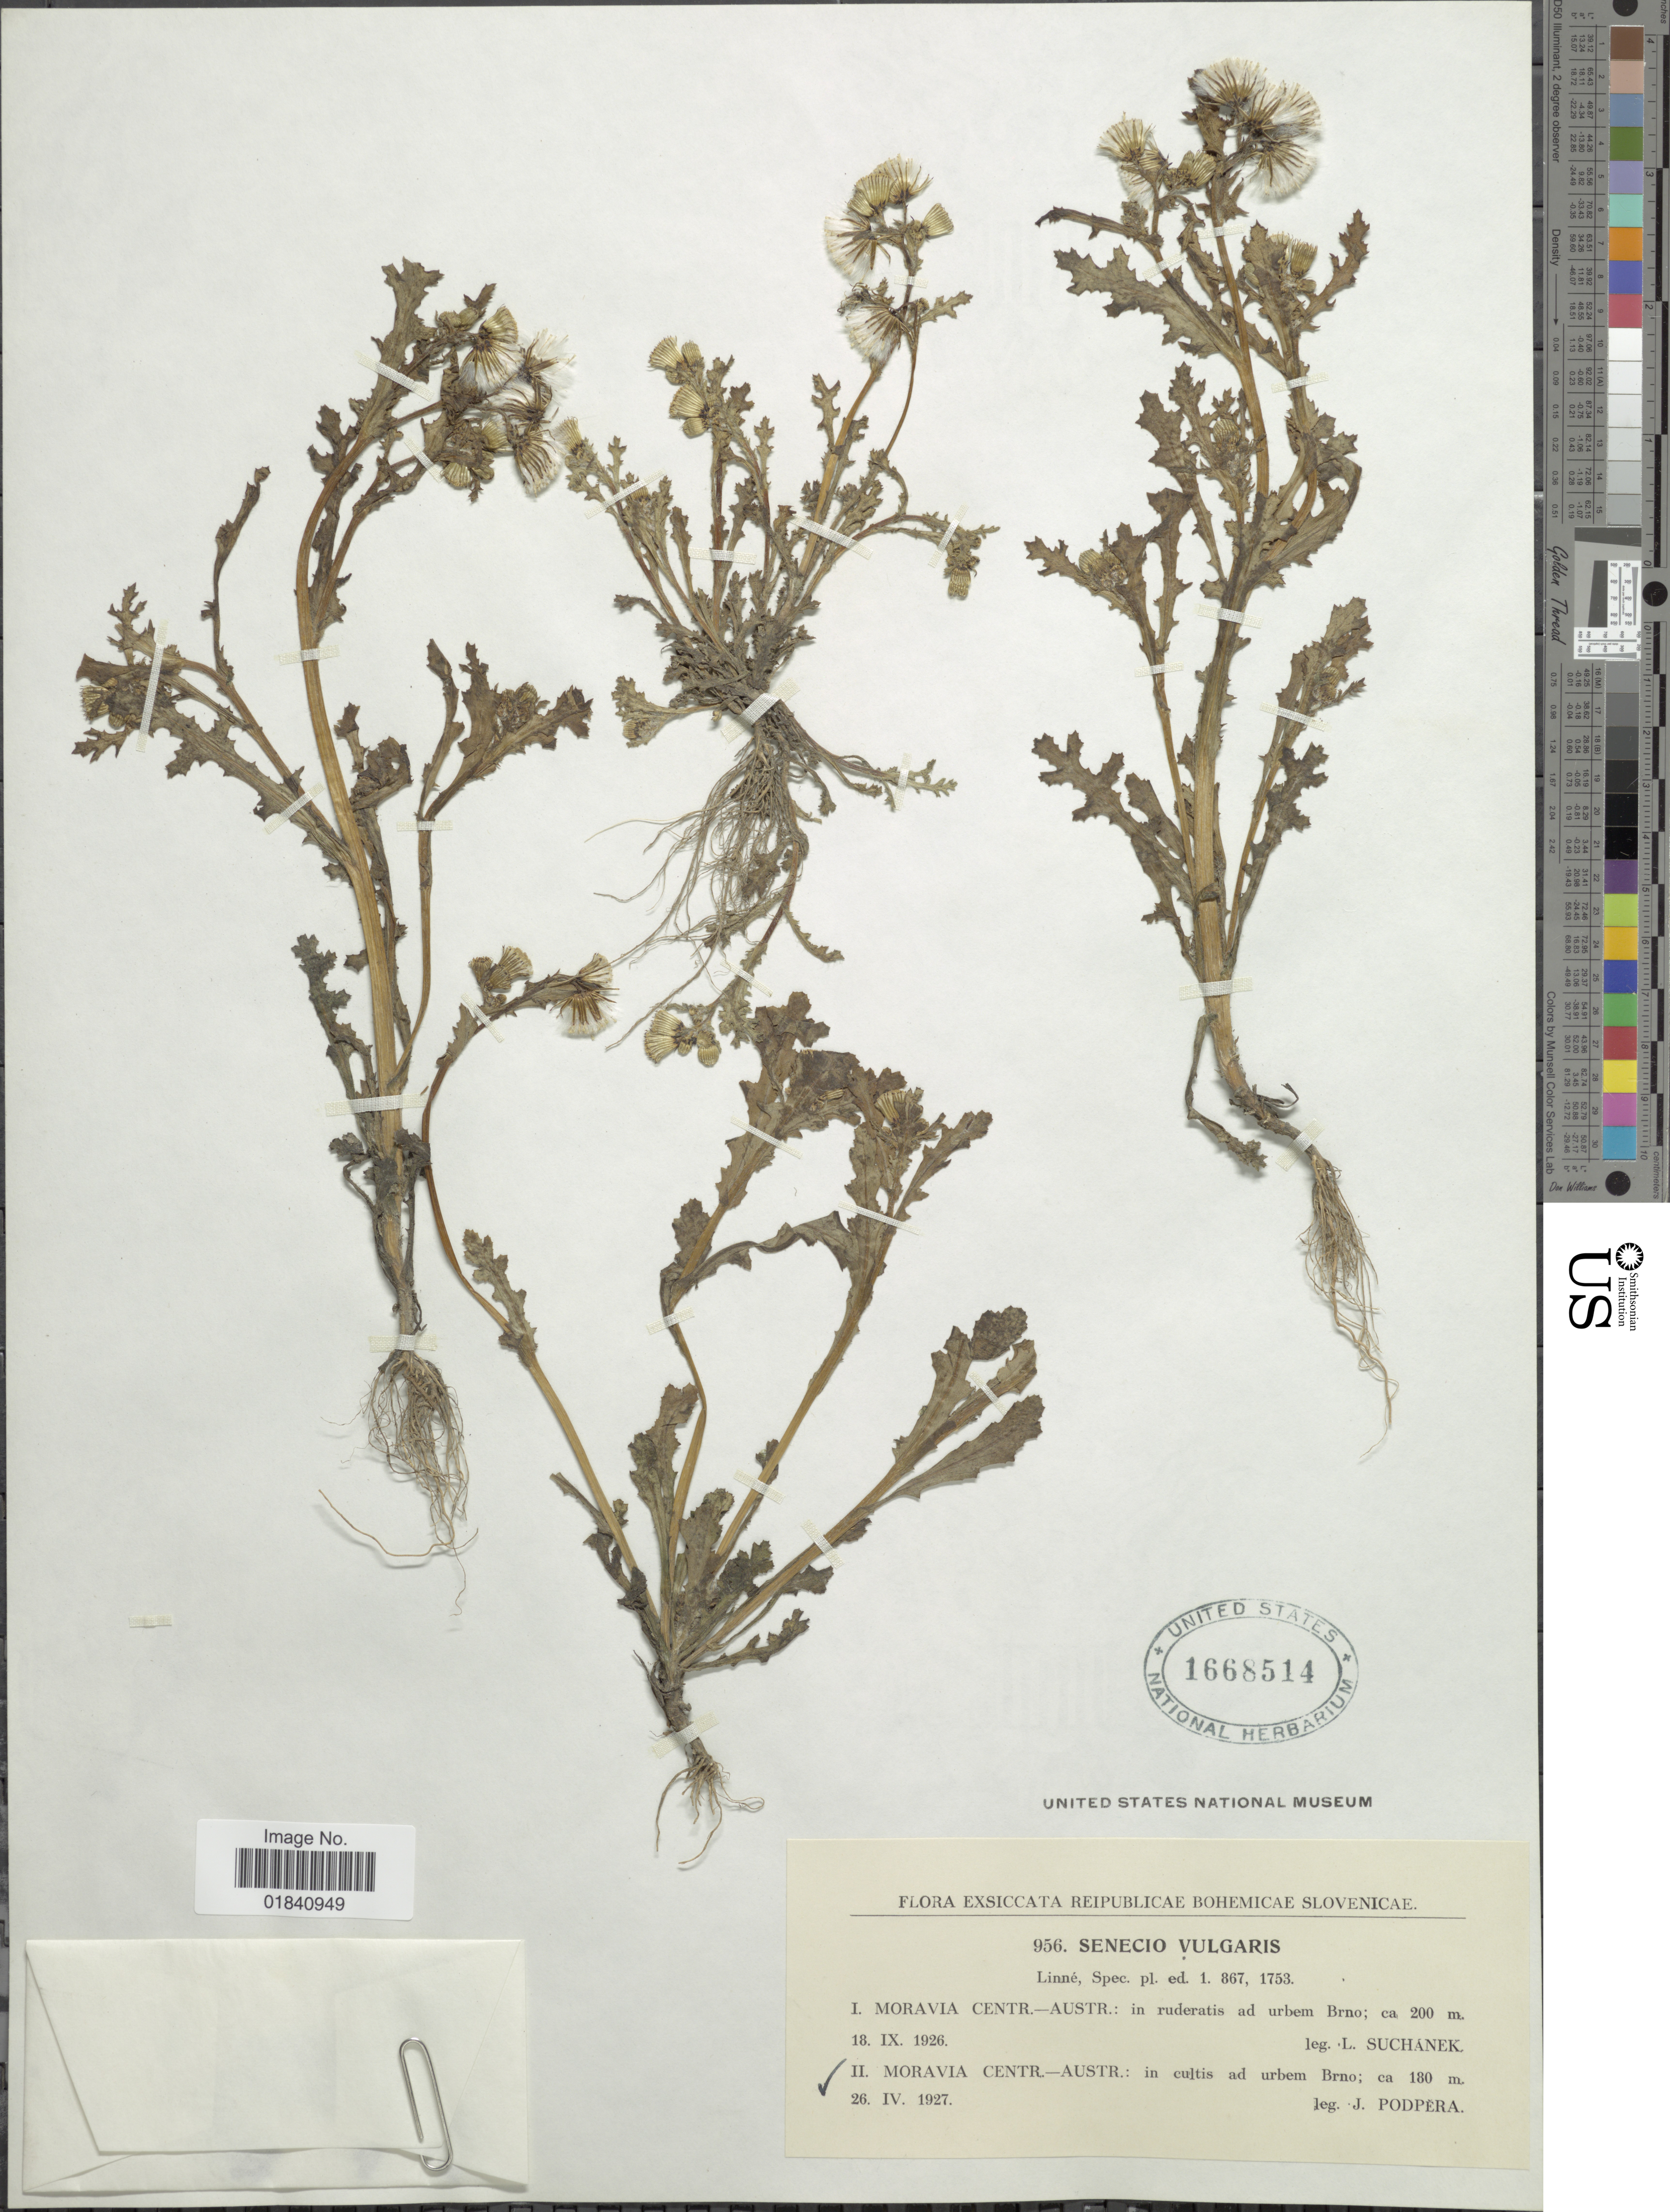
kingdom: Plantae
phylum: Tracheophyta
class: Magnoliopsida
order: Asterales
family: Asteraceae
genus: Senecio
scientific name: Senecio vulgaris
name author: L.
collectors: J. Podpera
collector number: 956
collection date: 1927-04-26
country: Slovakia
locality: Reipublicae Bohemicae Slovenicae. Moravia Centr.-Austr.: in cultis ad urbem Brno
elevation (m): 180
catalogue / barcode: US 1668514